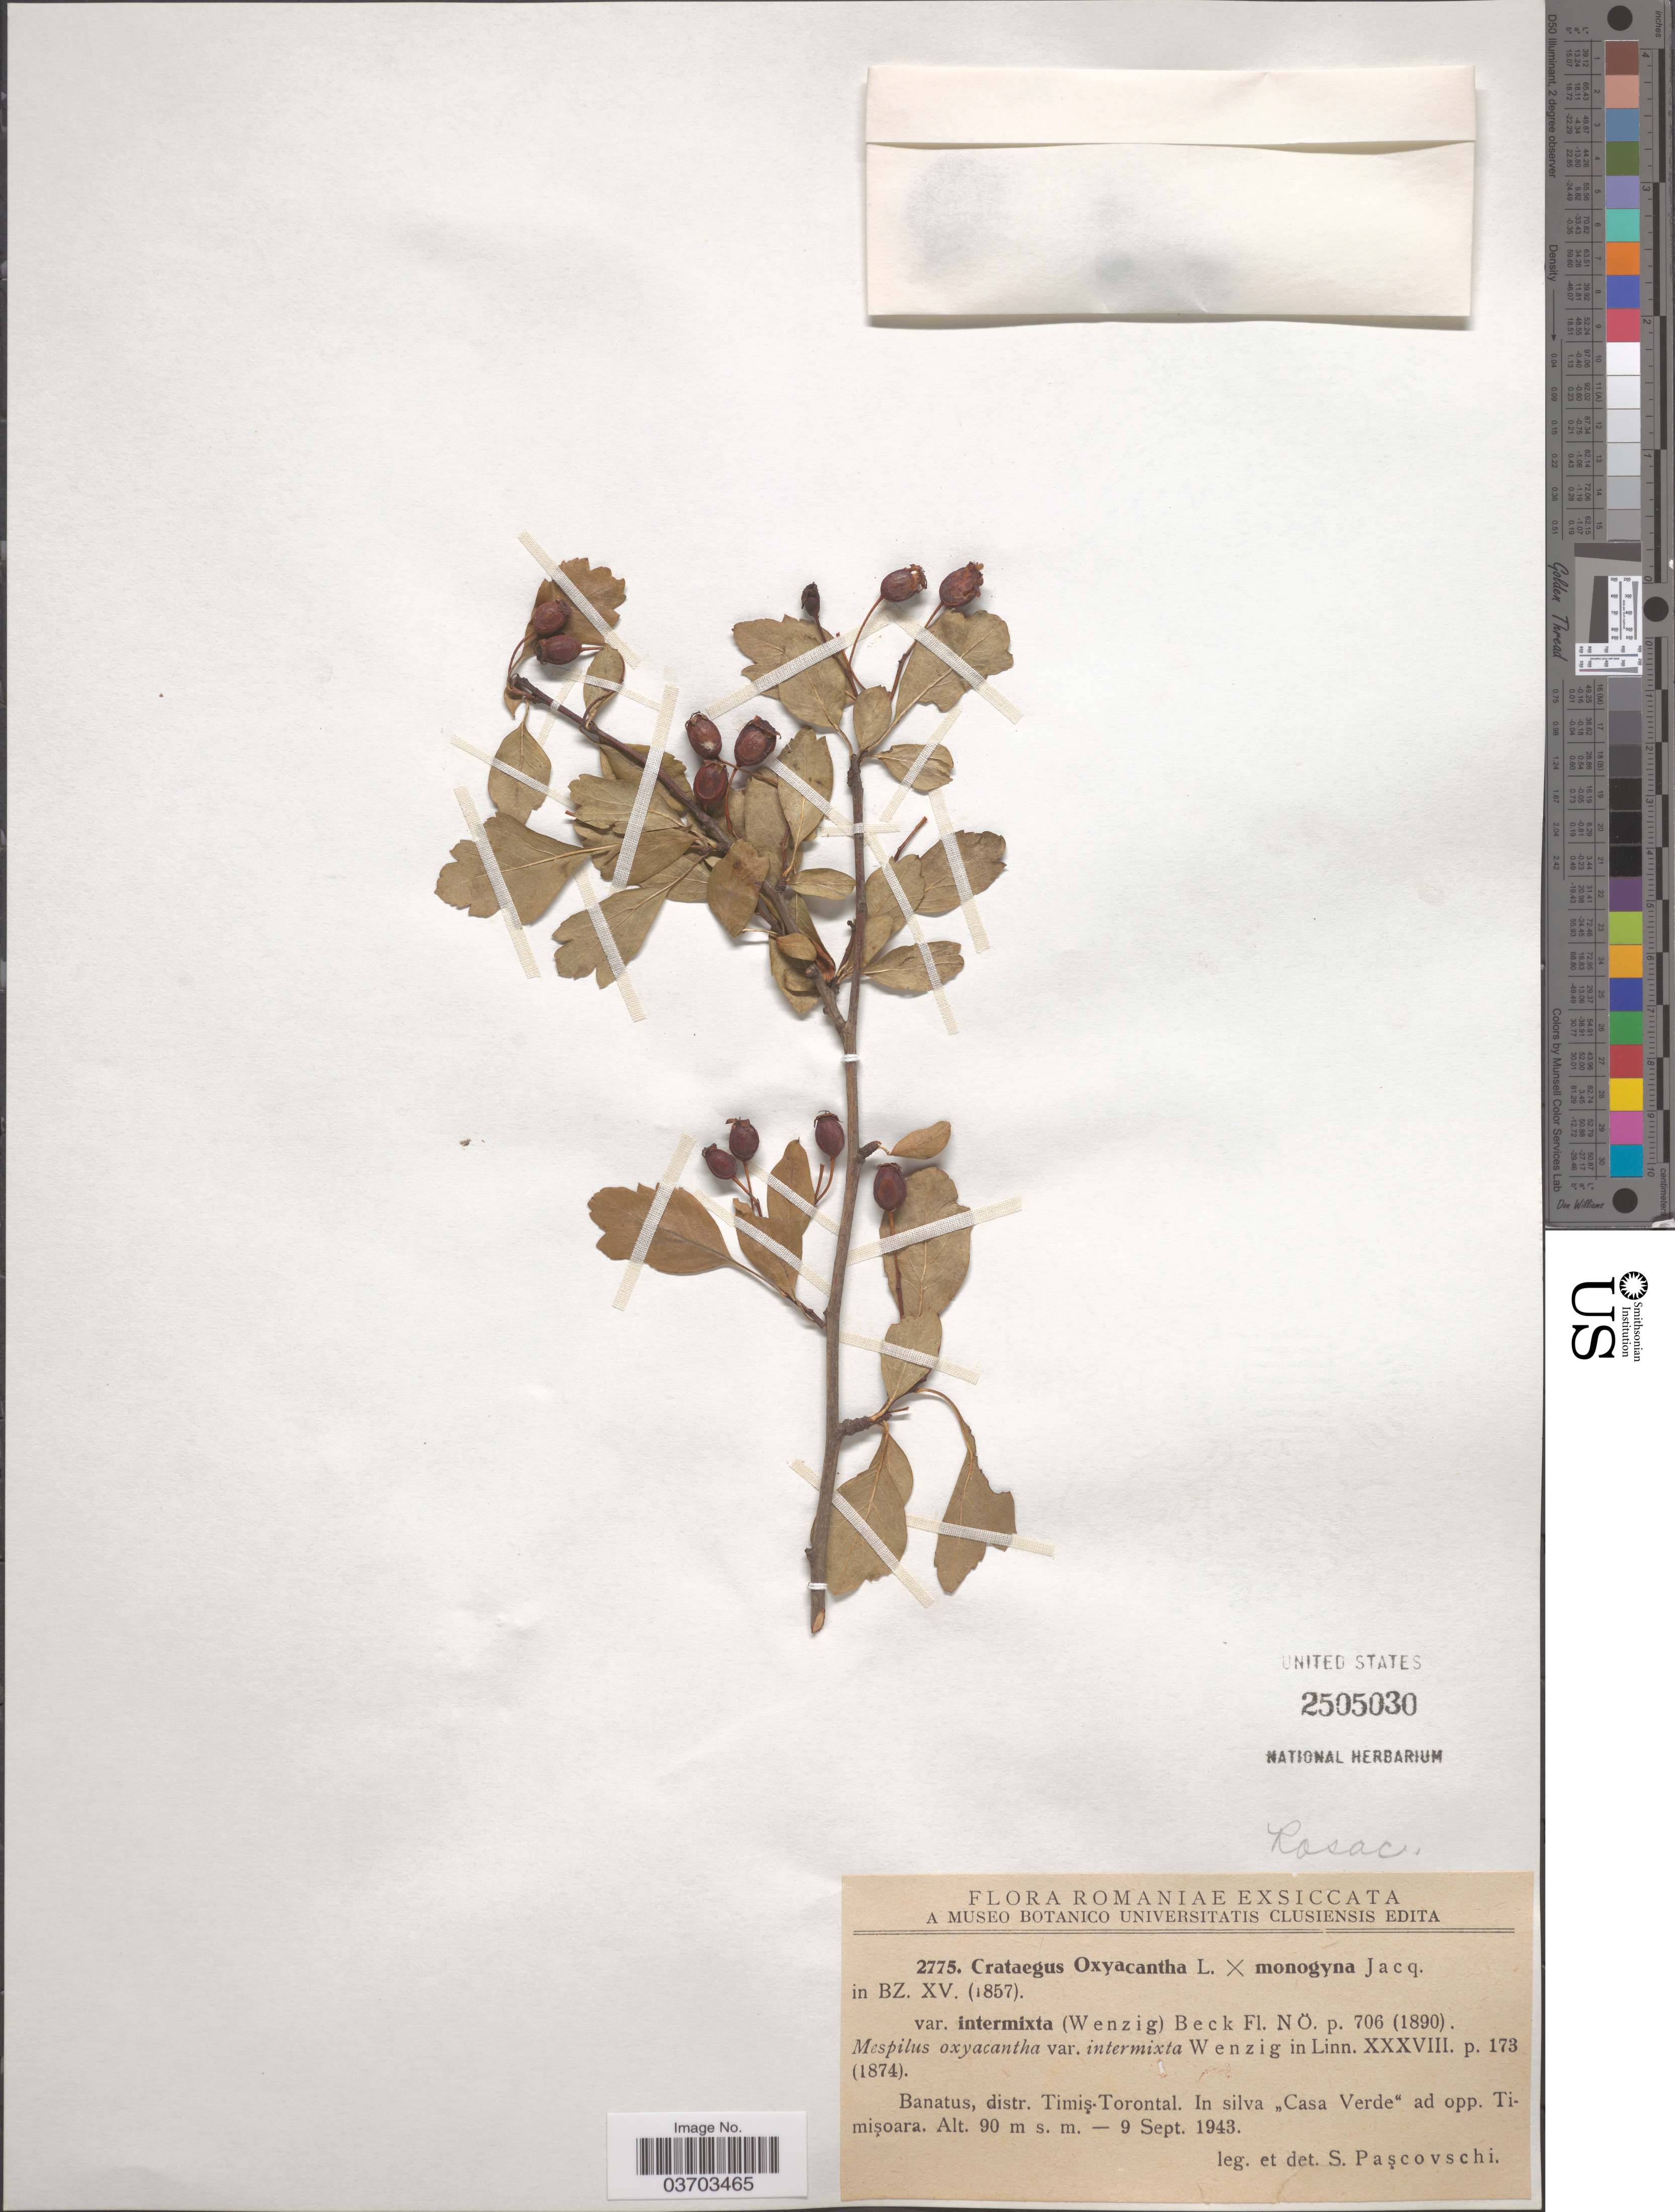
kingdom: Plantae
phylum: Tracheophyta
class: Magnoliopsida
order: Rosales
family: Rosaceae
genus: Crataegus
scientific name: Crataegus rhipidophylla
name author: Gand.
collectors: S. Pascovschi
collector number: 2775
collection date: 1943-09-09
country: Romania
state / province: Timis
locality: Banatus, distr. Timis-Torontal. In silva ,,Casa Verde' ad opp. Timişoara.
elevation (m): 90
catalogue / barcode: US 2505030